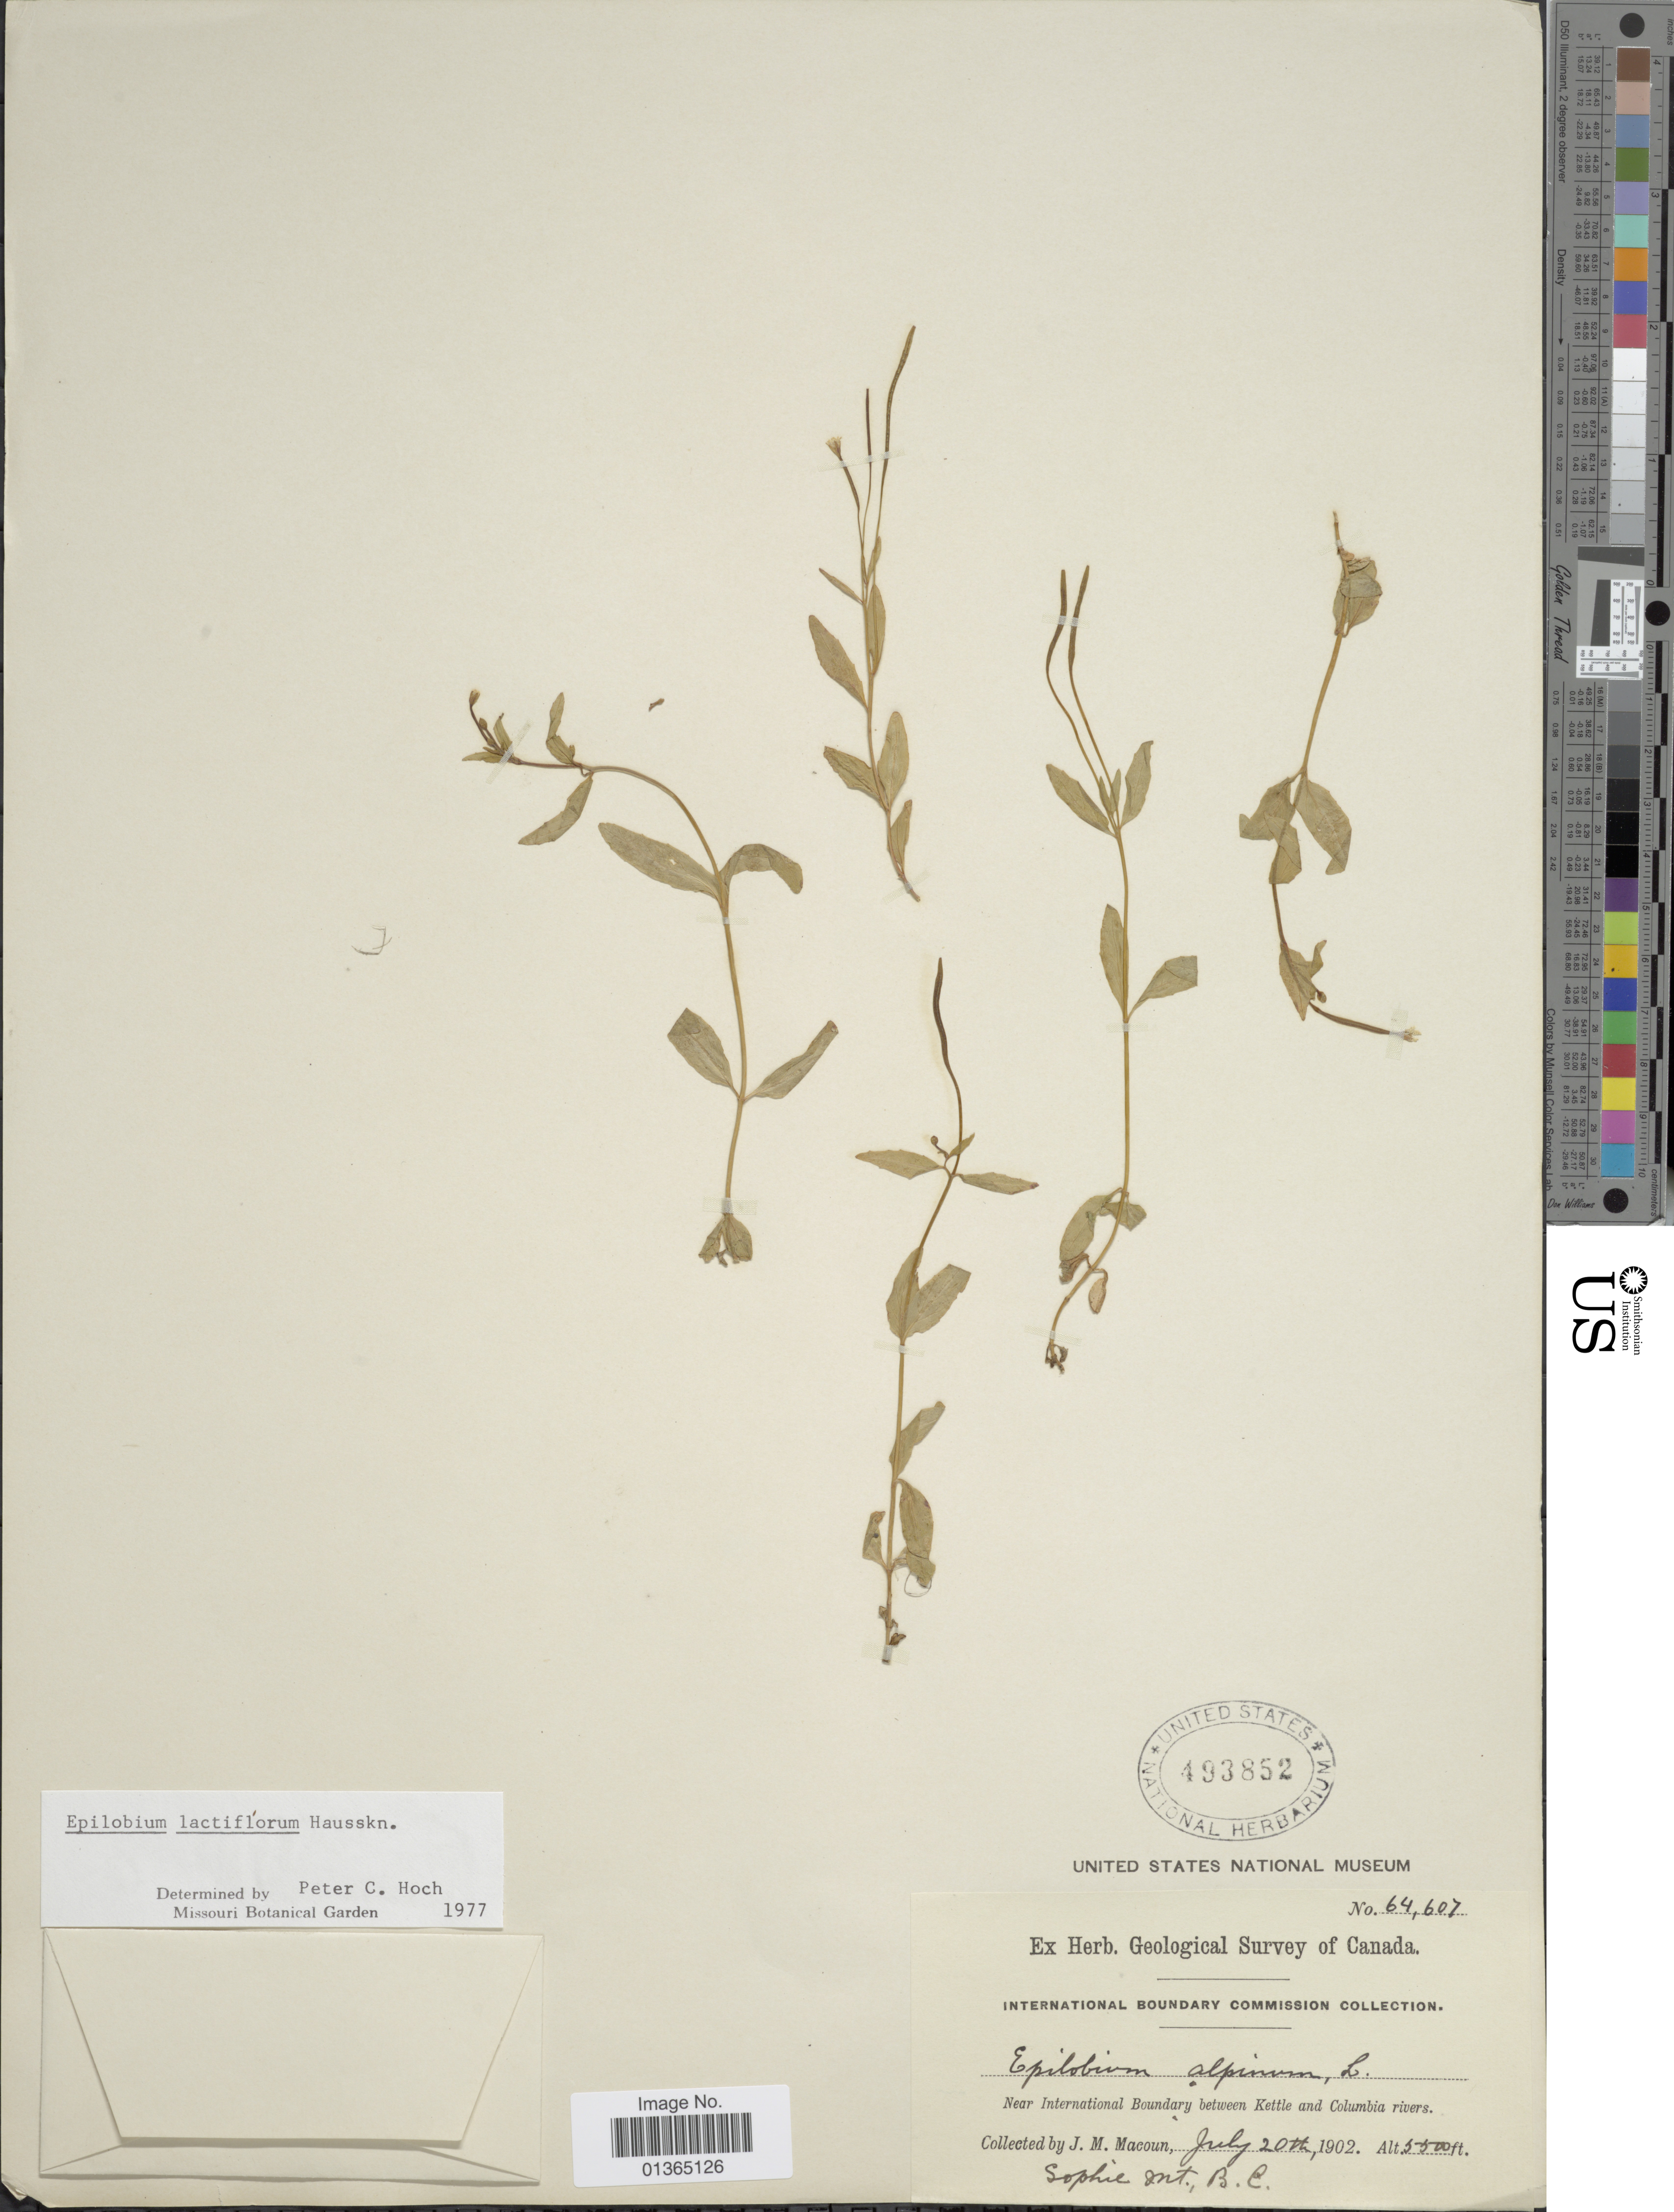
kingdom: Plantae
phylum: Tracheophyta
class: Magnoliopsida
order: Myrtales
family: Onagraceae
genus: Epilobium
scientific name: Epilobium lactiflorum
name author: Hausskn.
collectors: J. M. Macoun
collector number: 64607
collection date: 1902-07-20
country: Canada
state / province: British Columbia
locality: Near International Boundary between Kettle and Columbia rivers. Sophie Mt.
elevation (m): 1676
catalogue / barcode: US 493852